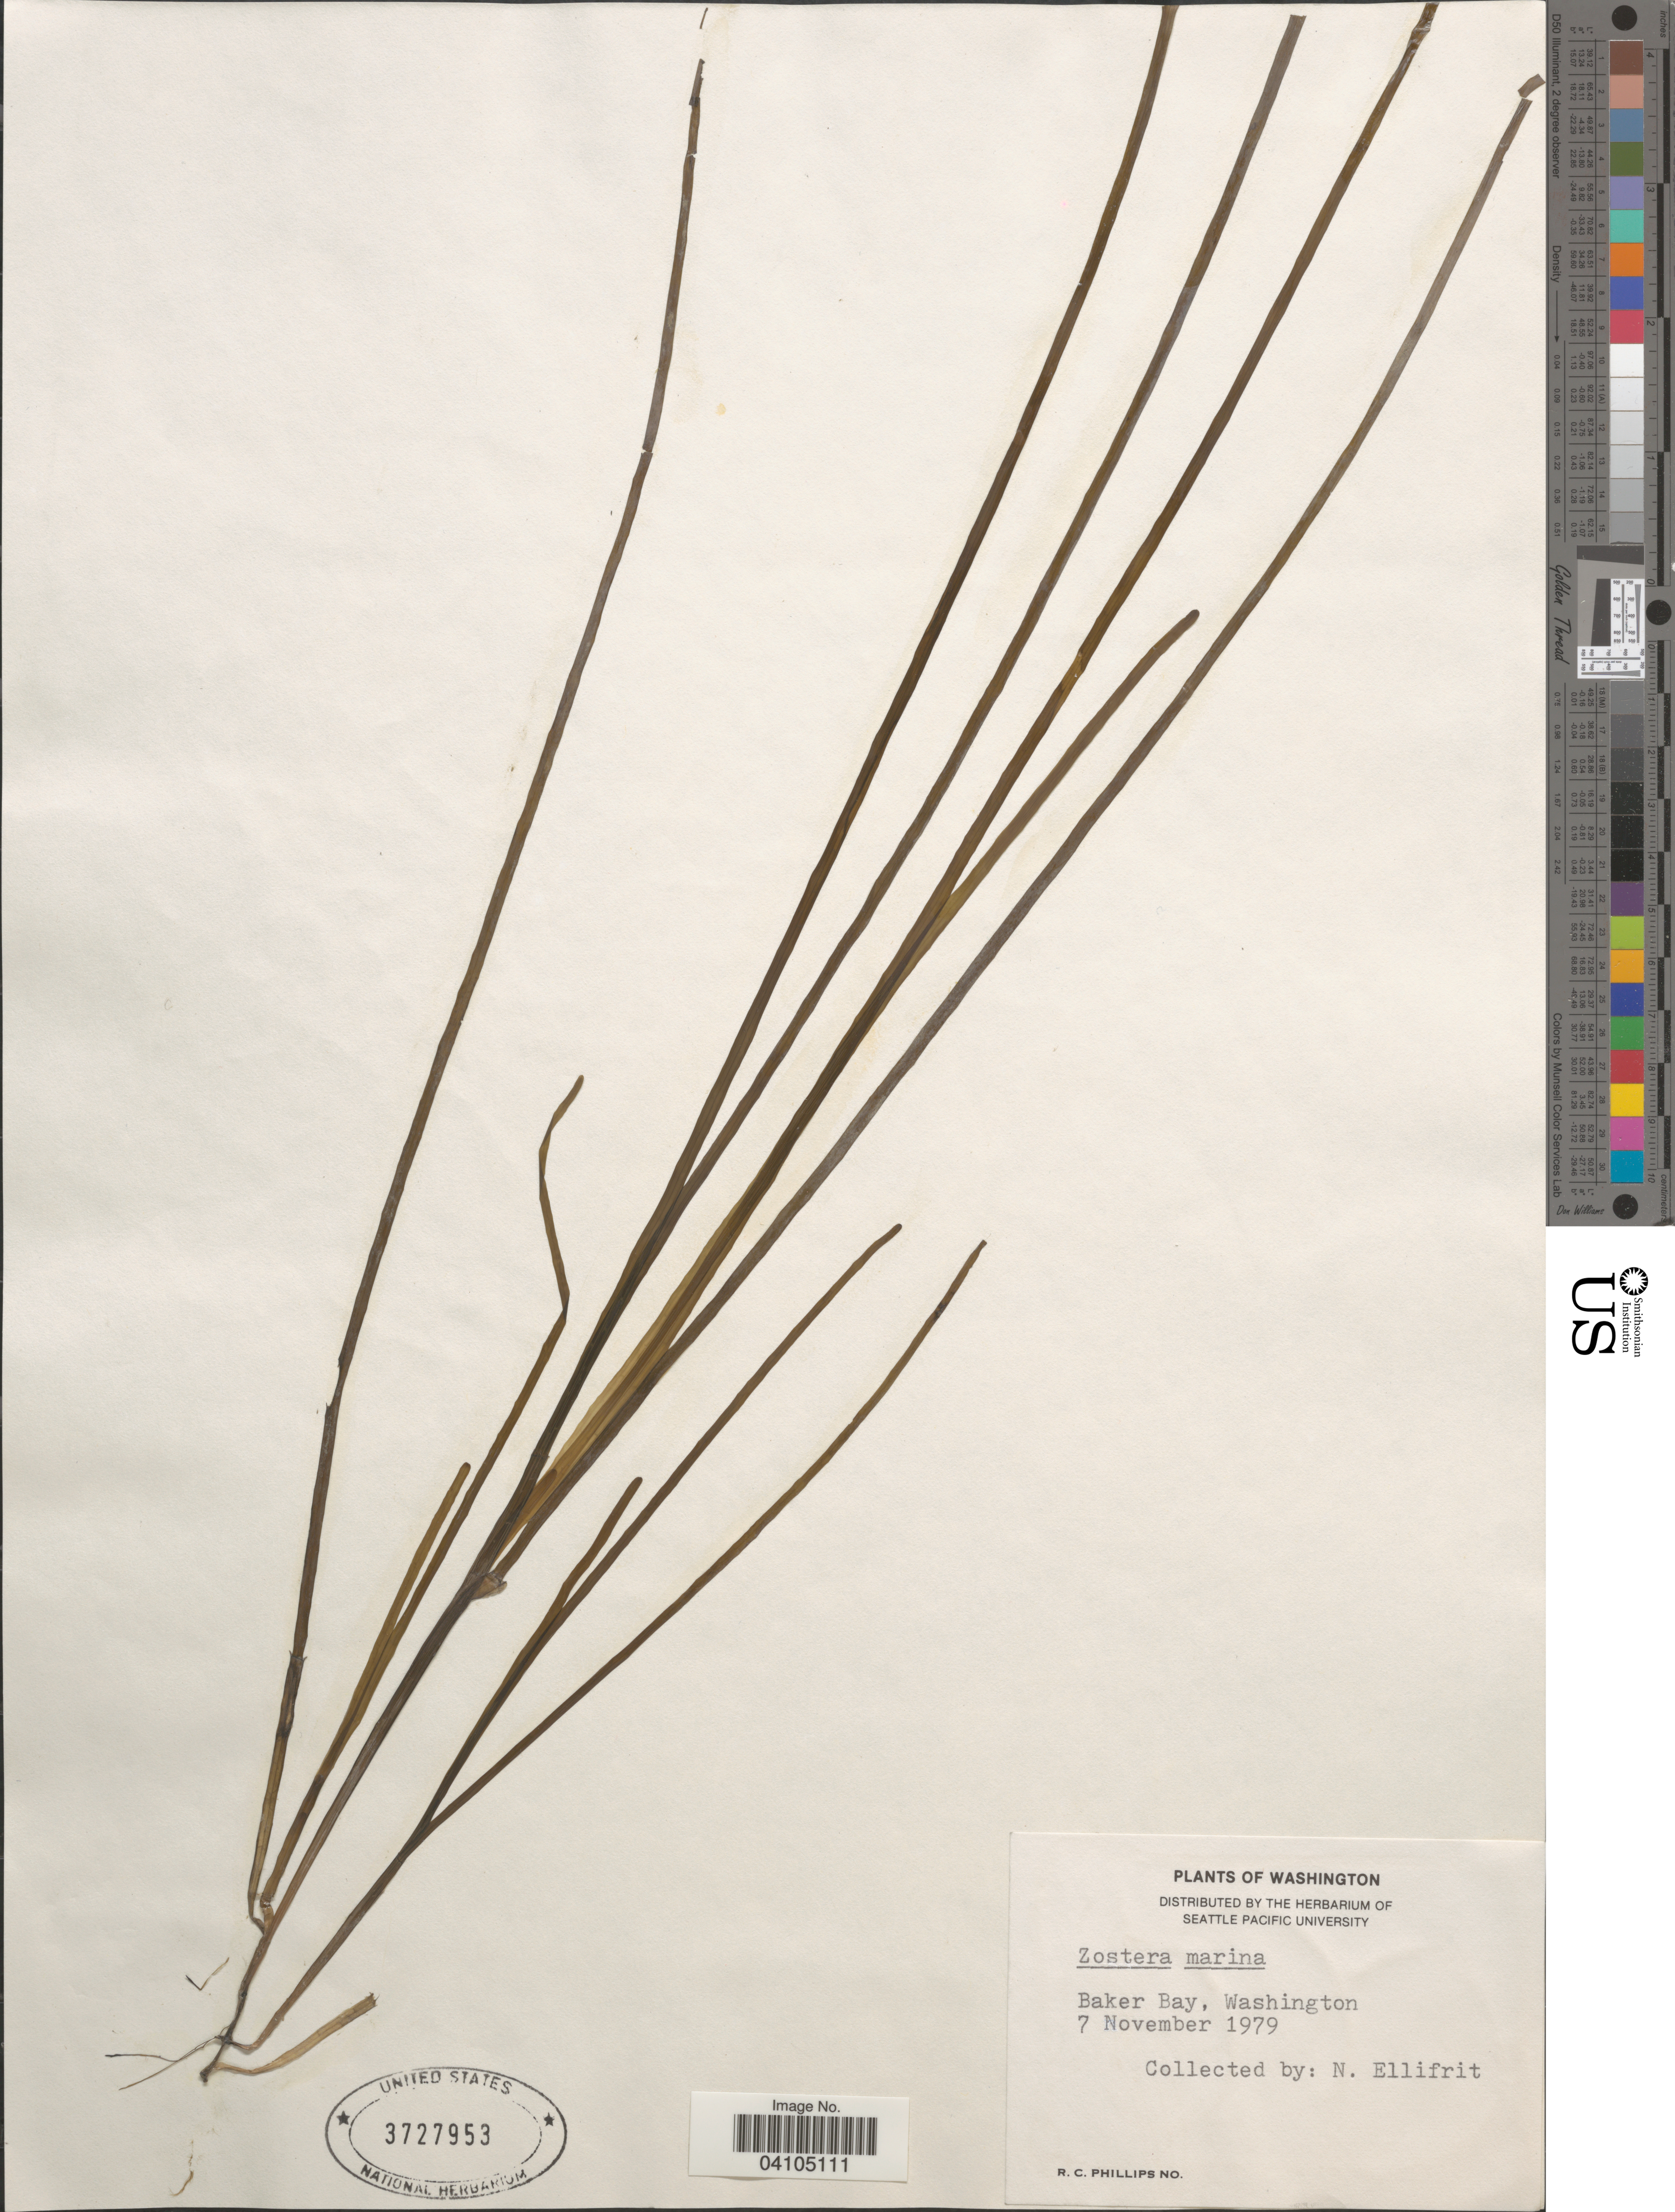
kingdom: Plantae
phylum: Tracheophyta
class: Liliopsida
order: Alismatales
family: Zosteraceae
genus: Zostera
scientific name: Zostera marina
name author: L.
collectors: N. Ellifrit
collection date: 1979-11-07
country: United States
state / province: Washington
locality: Baker Bay.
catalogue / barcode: US 3727953